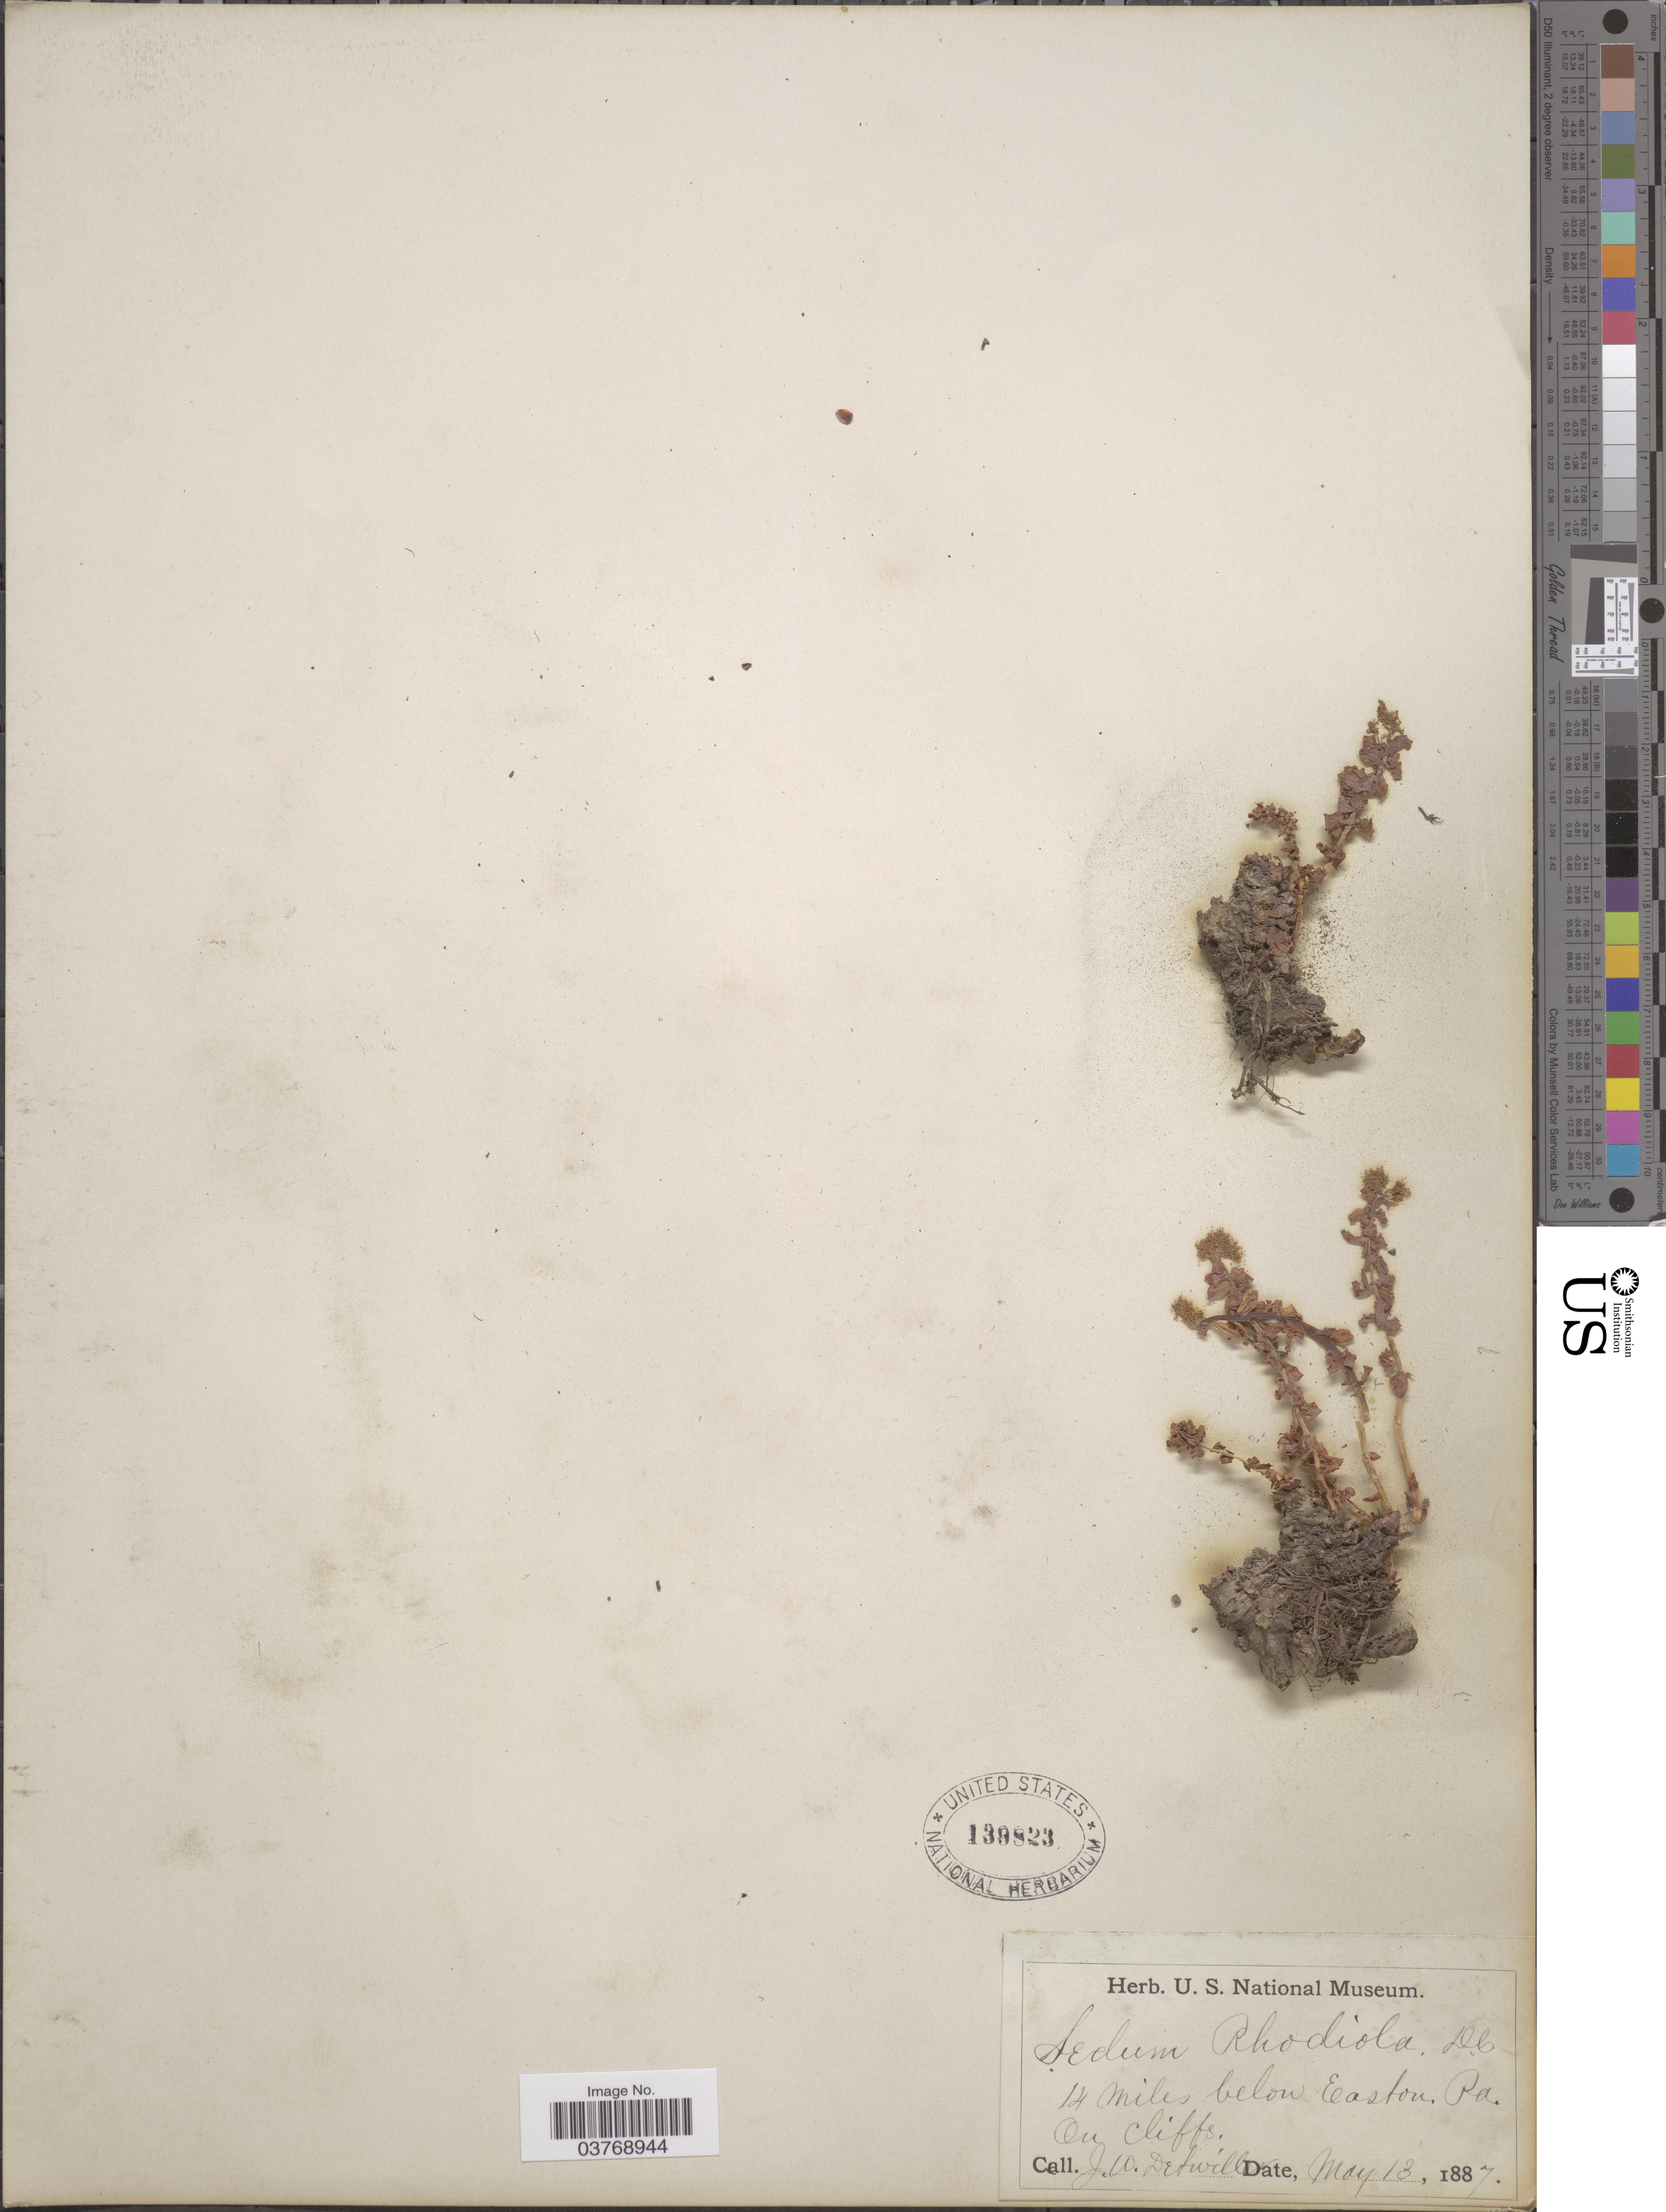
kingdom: Plantae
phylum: Tracheophyta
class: Magnoliopsida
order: Saxifragales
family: Crassulaceae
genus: Rhodiola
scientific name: Rhodiola rosea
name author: L.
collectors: J. DeSwiller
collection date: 1887-05-13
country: United States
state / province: Pennsylvania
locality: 14 miles below Easton. On Cliffs.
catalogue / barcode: US 139823